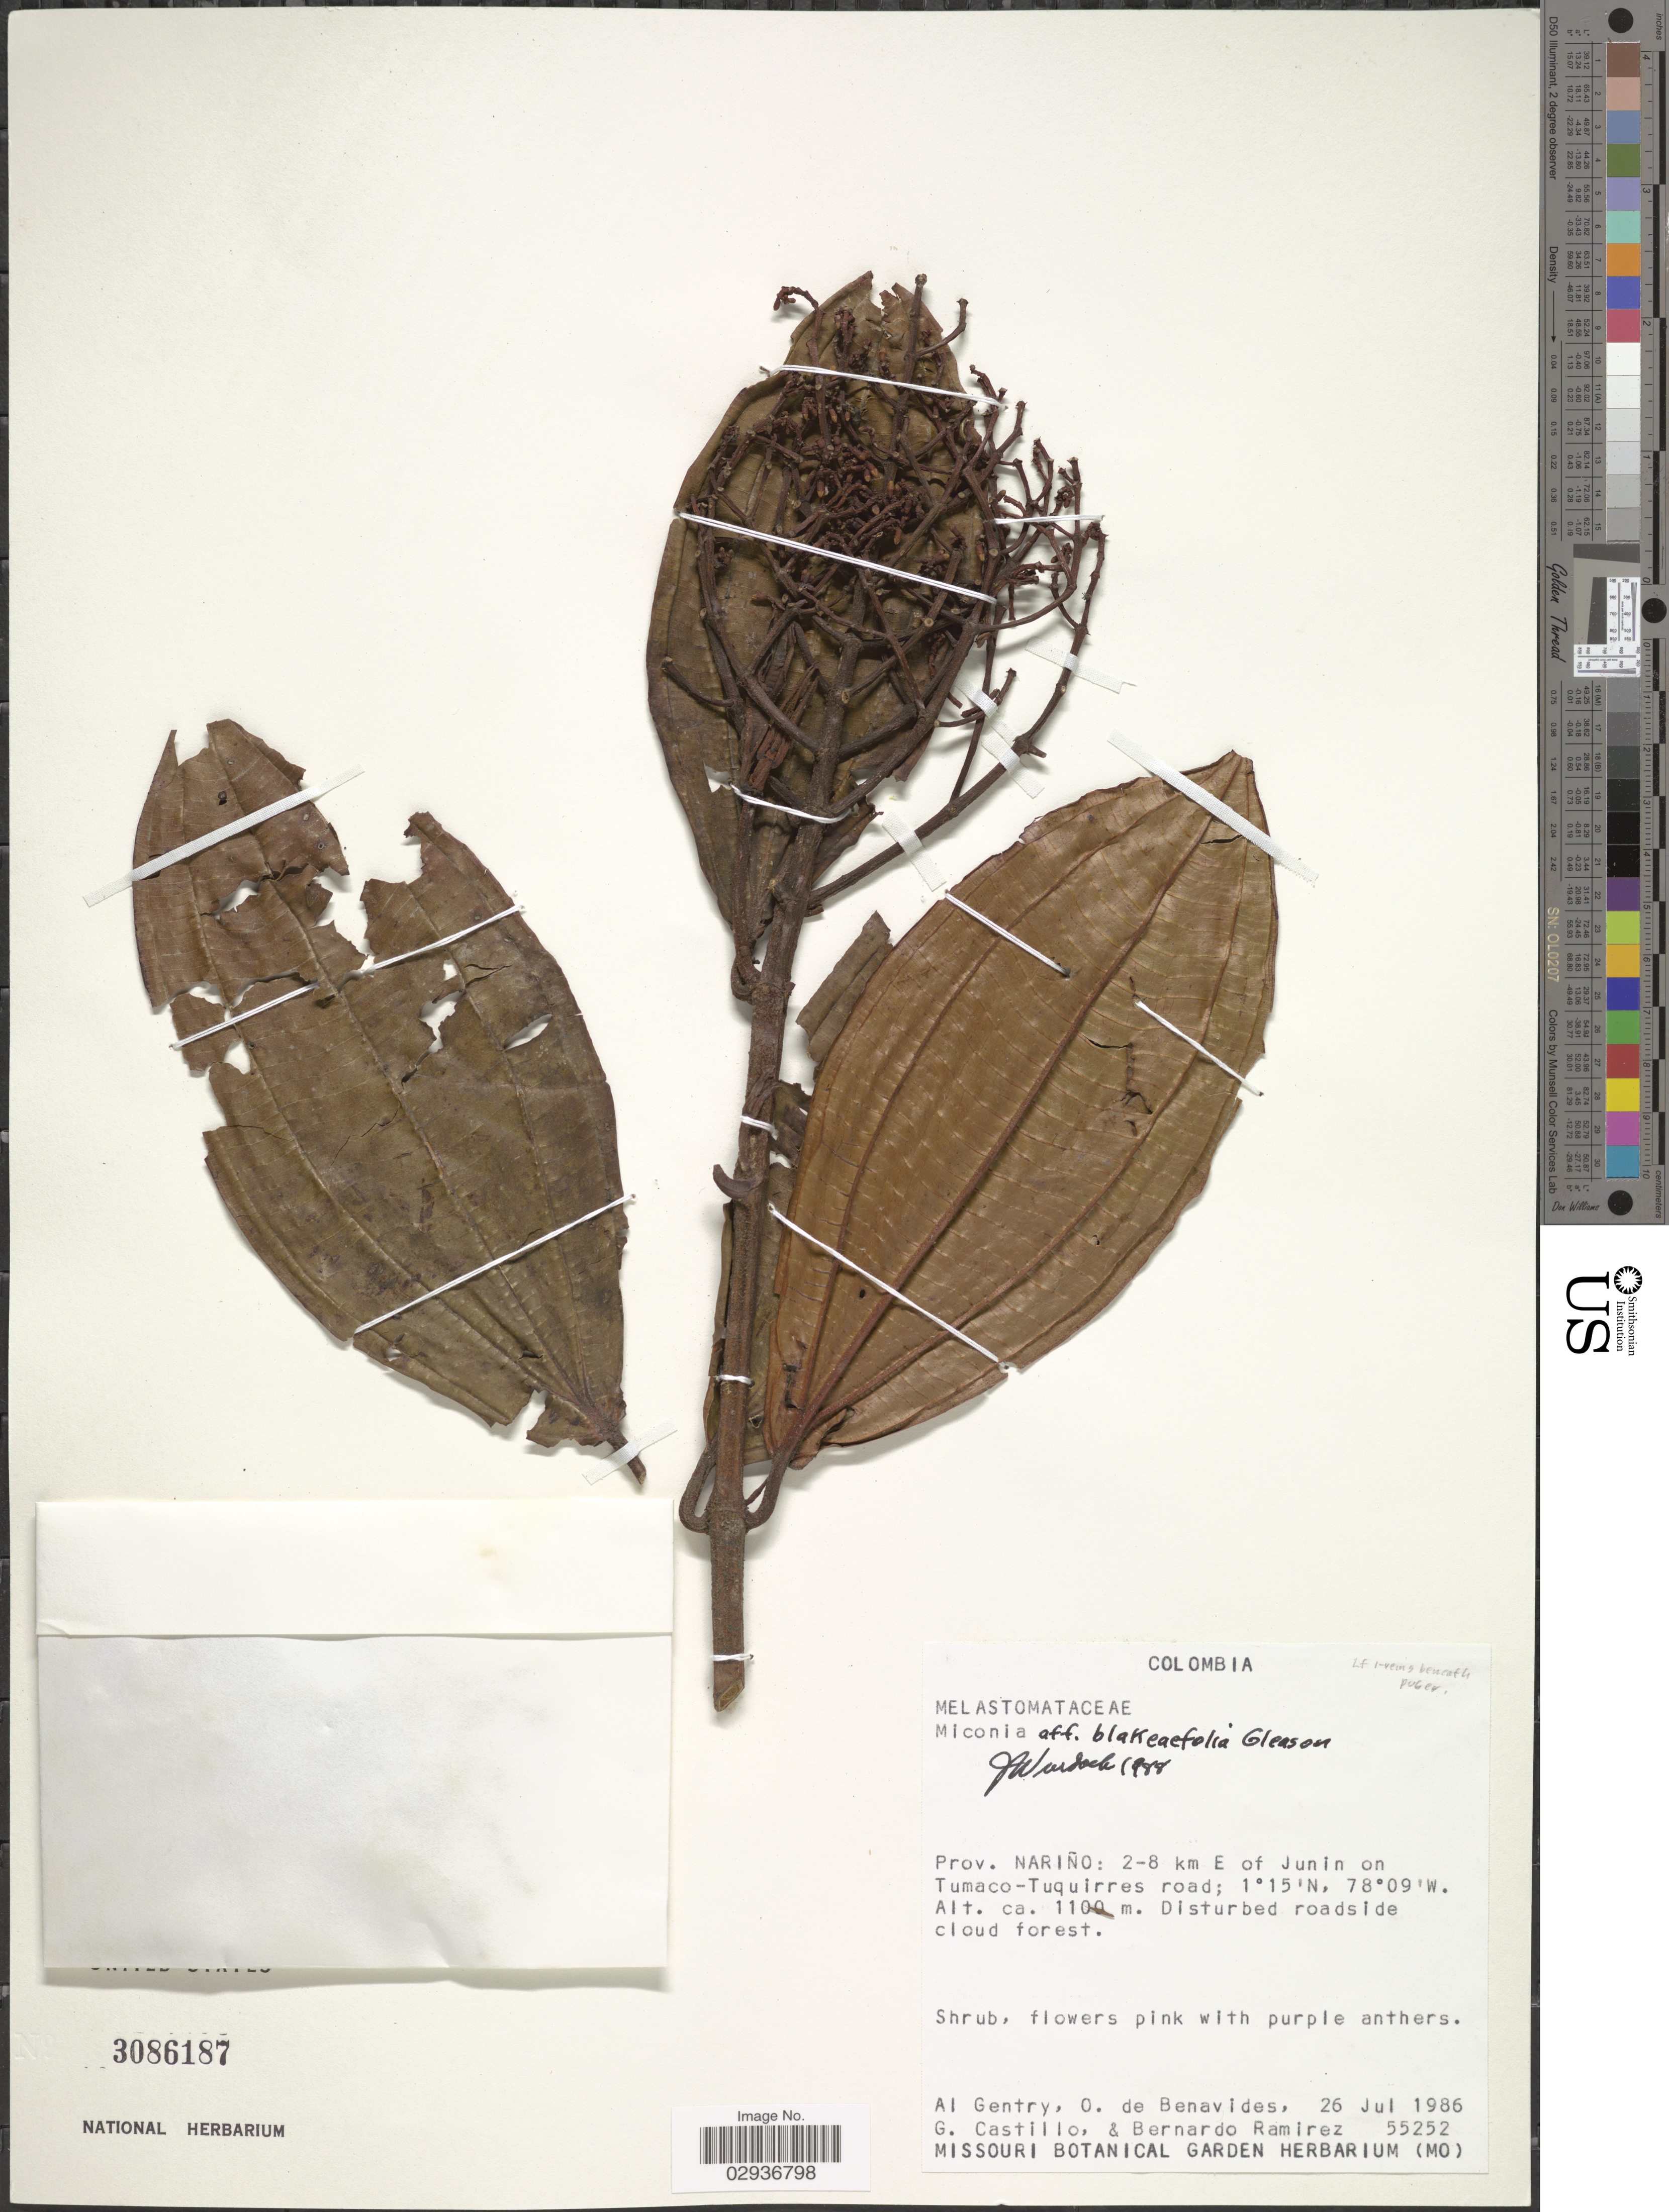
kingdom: Plantae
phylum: Tracheophyta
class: Magnoliopsida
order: Myrtales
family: Melastomataceae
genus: Miconia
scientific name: Miconia blakeaefolia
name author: Gleason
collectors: A. H. Gentry, Olga S. de Benavides, G. Castillo & B. Ramírez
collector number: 55252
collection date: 1986-07-26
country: Colombia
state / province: Nariño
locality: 2-8 km E of Junin on Tumaco-Tuquirres road.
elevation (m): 1100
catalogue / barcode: US 3086187